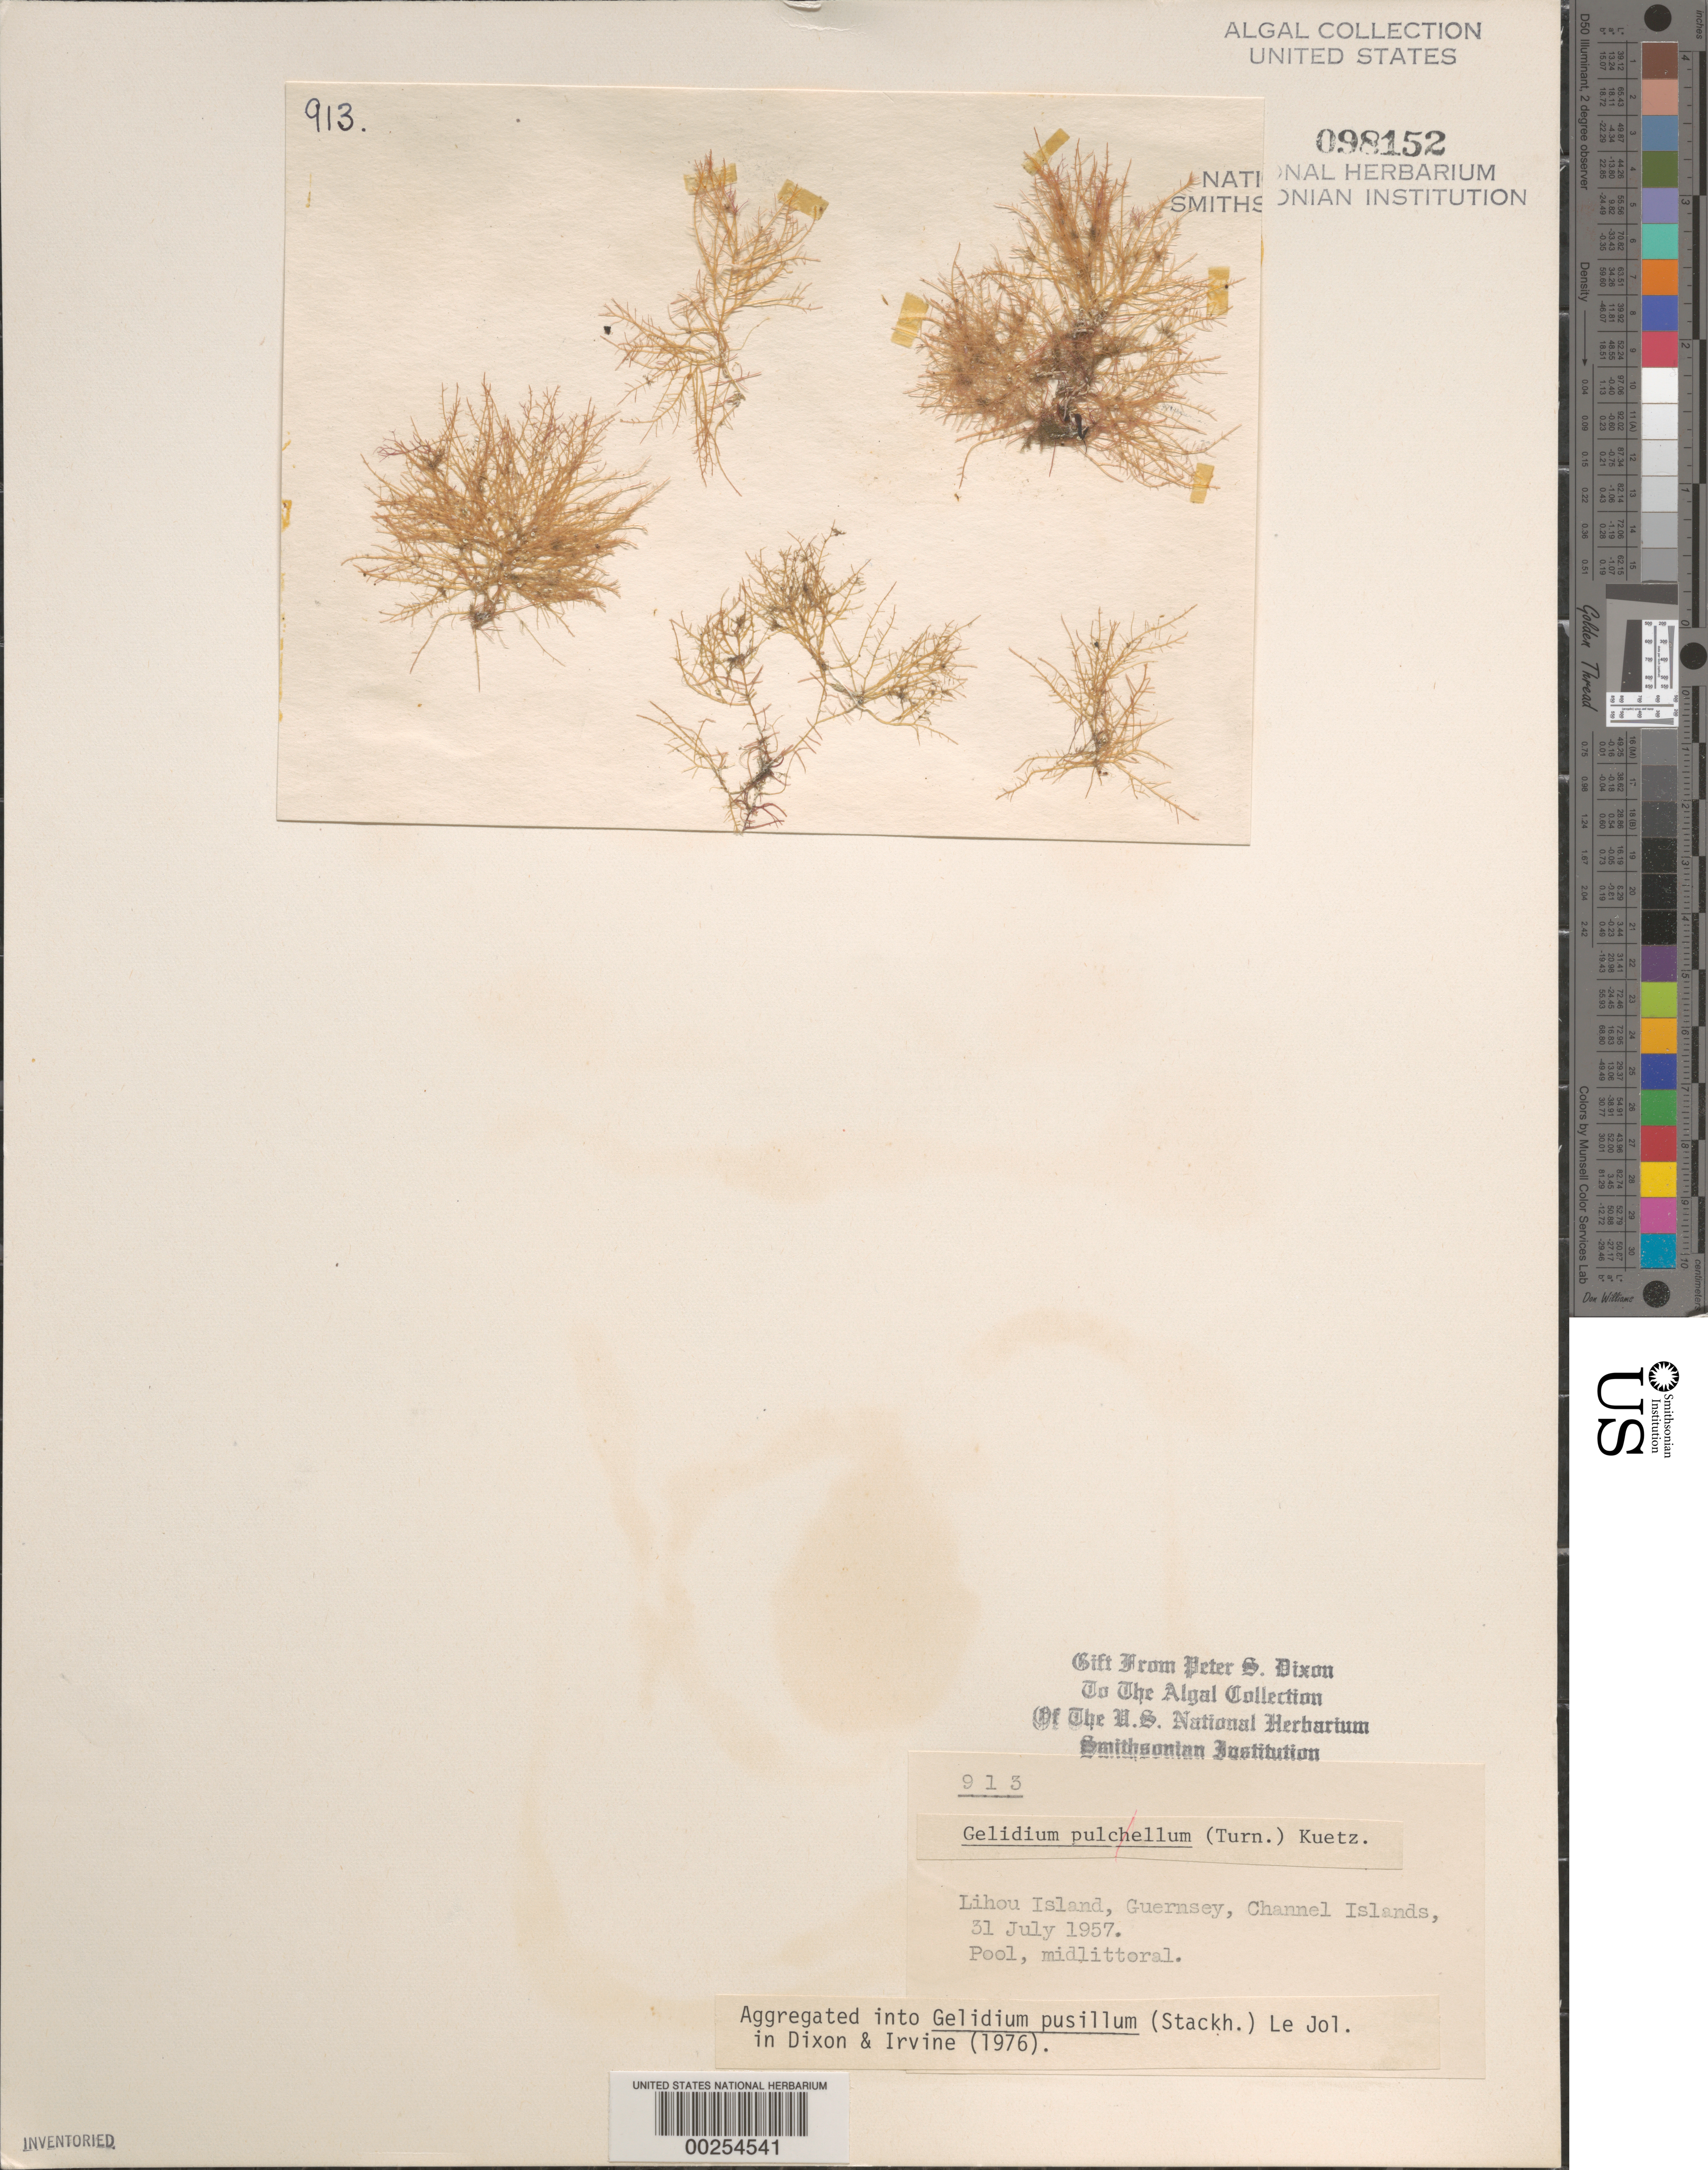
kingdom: Plantae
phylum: Rhodophyta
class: Florideophyceae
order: Gelidiales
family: Gelidiaceae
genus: Gelidium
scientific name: Gelidium pusillum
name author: (Stackh.) Le Jol.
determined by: Dixon, P. S.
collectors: P. S. Dixon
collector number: PSD 913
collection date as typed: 31 Jul 1957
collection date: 1957-07-31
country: United Kingdom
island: Guernsey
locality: Channel Islands. Bailiwick of Guernsey. Lihou.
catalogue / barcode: US 98152